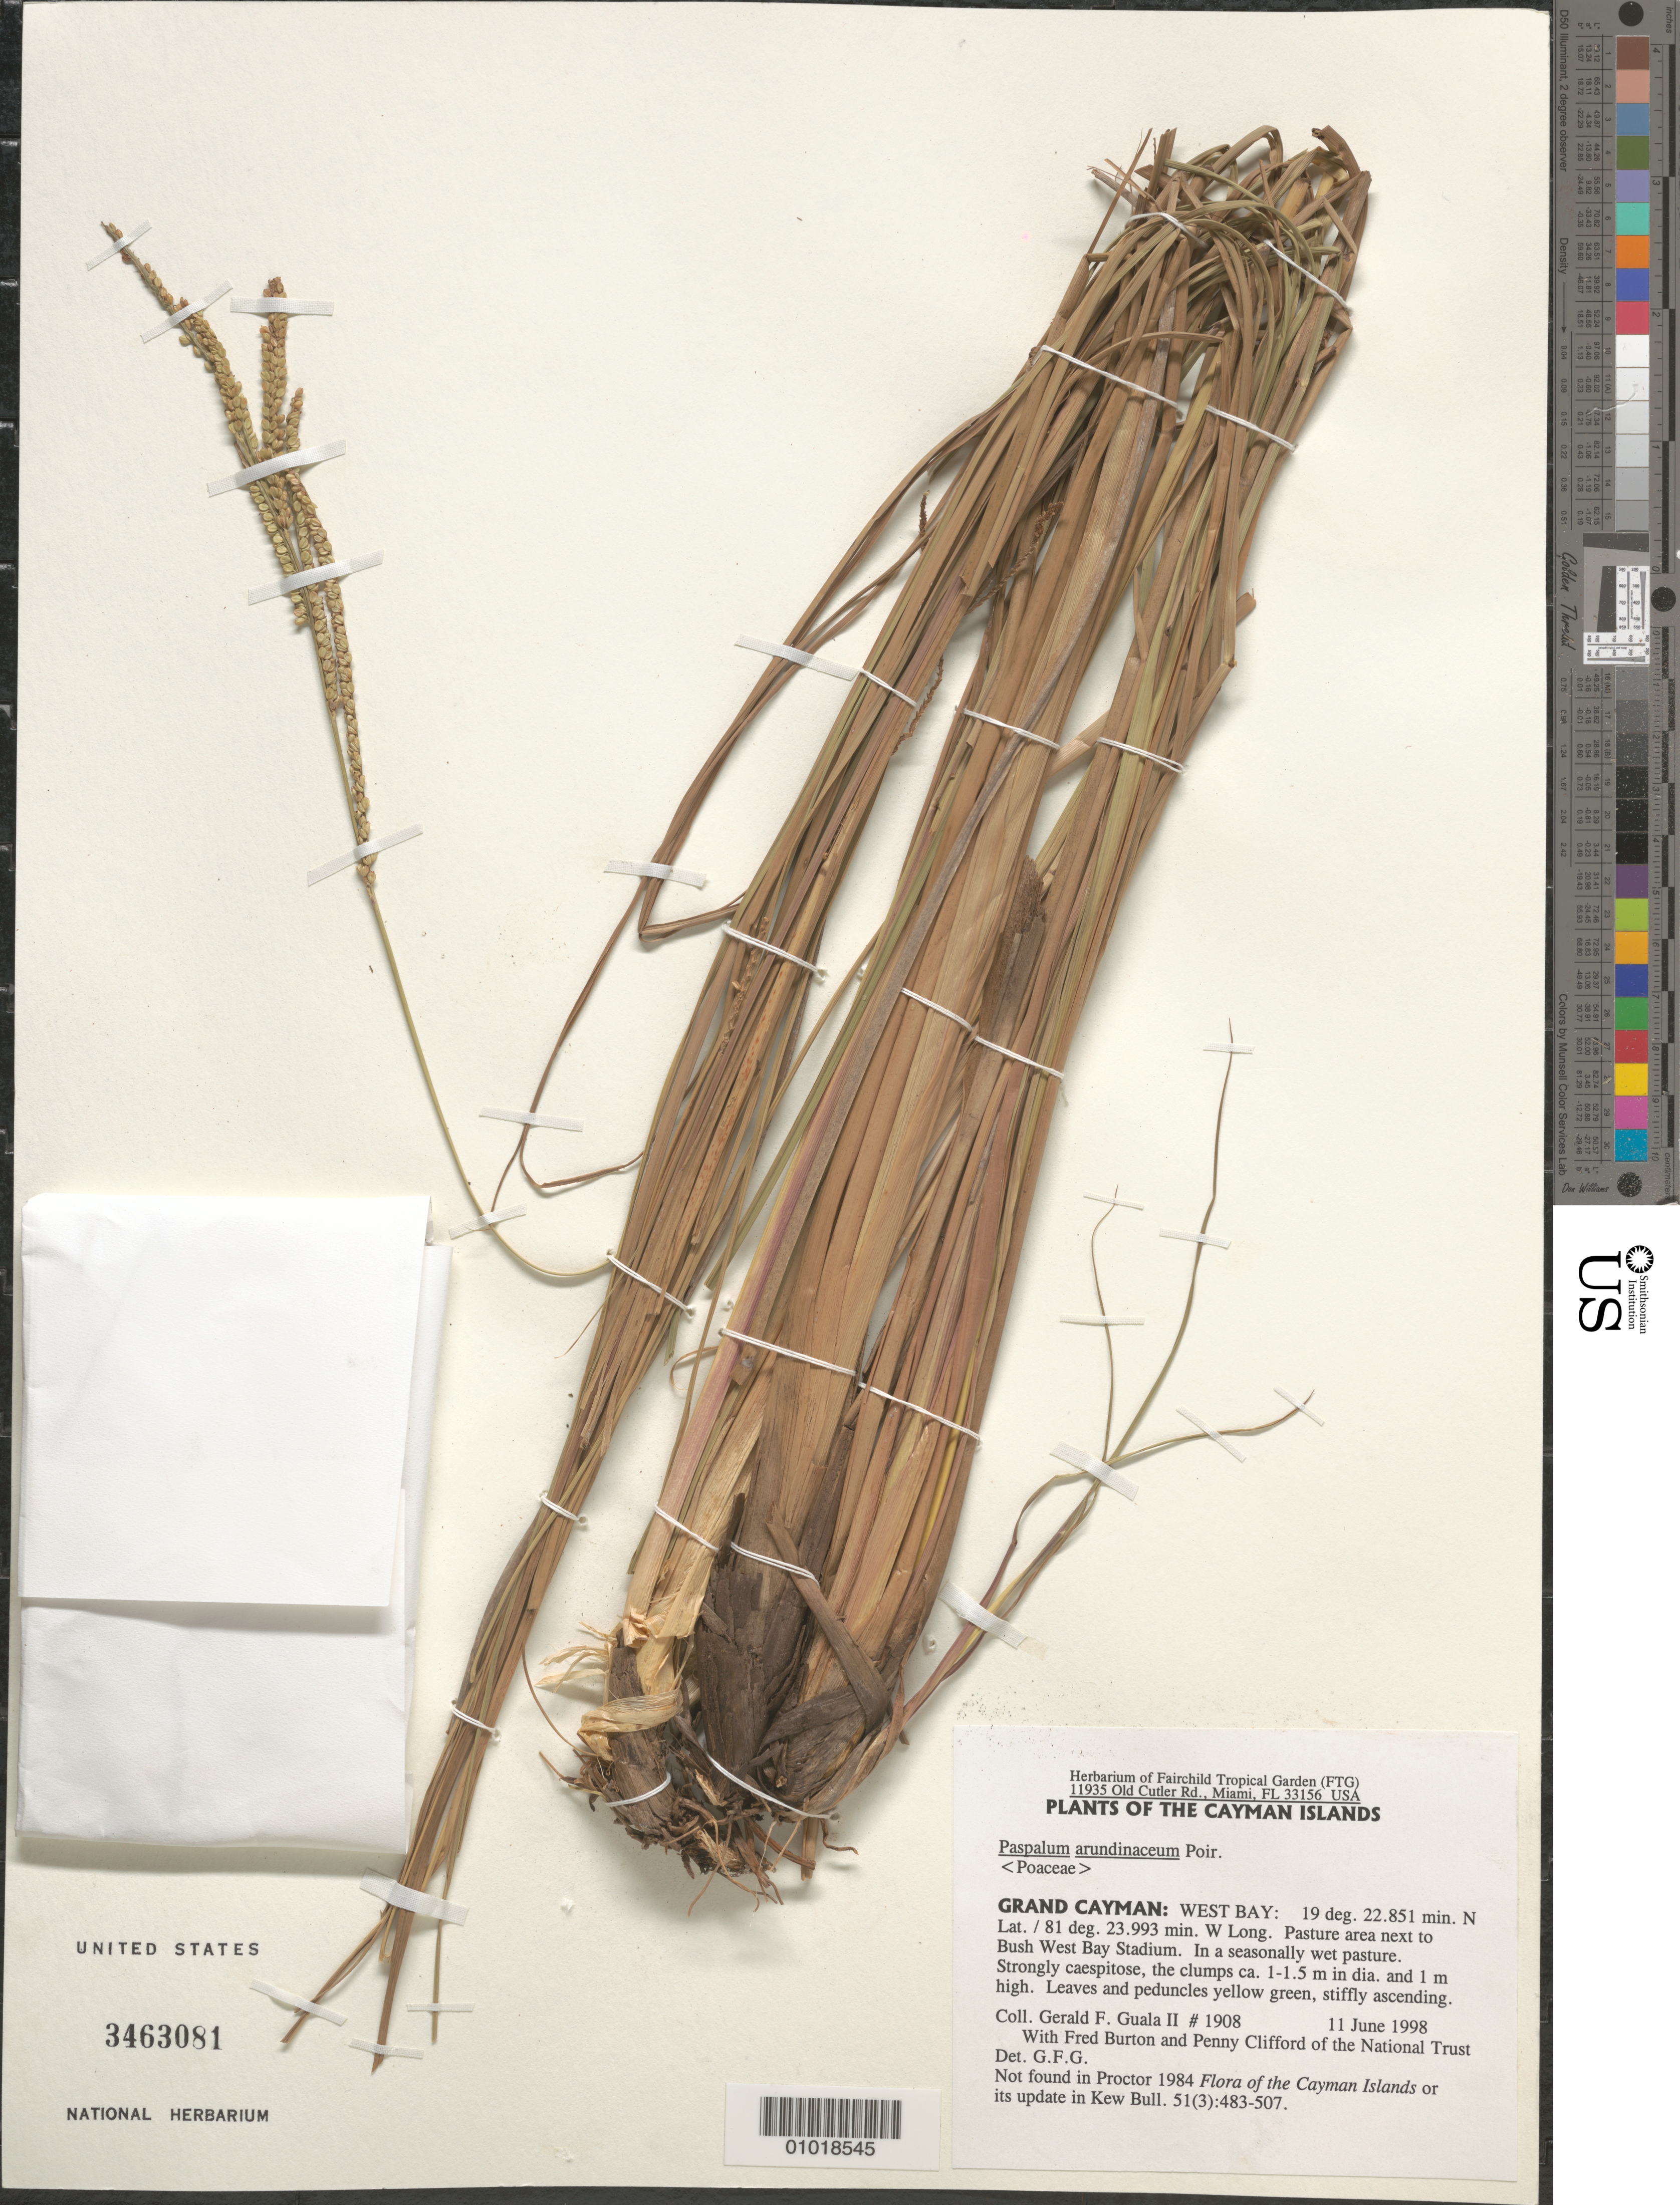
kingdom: Plantae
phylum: Tracheophyta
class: Liliopsida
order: Poales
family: Poaceae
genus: Paspalum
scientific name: Paspalum arundinaceum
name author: Poir.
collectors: G. Guala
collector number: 1908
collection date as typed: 11 Jun 1998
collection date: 1998-06-11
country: Cayman Islands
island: Grand Cayman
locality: West Bay. Pasture area next to Bush West Bay Stadium.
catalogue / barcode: US 3463081